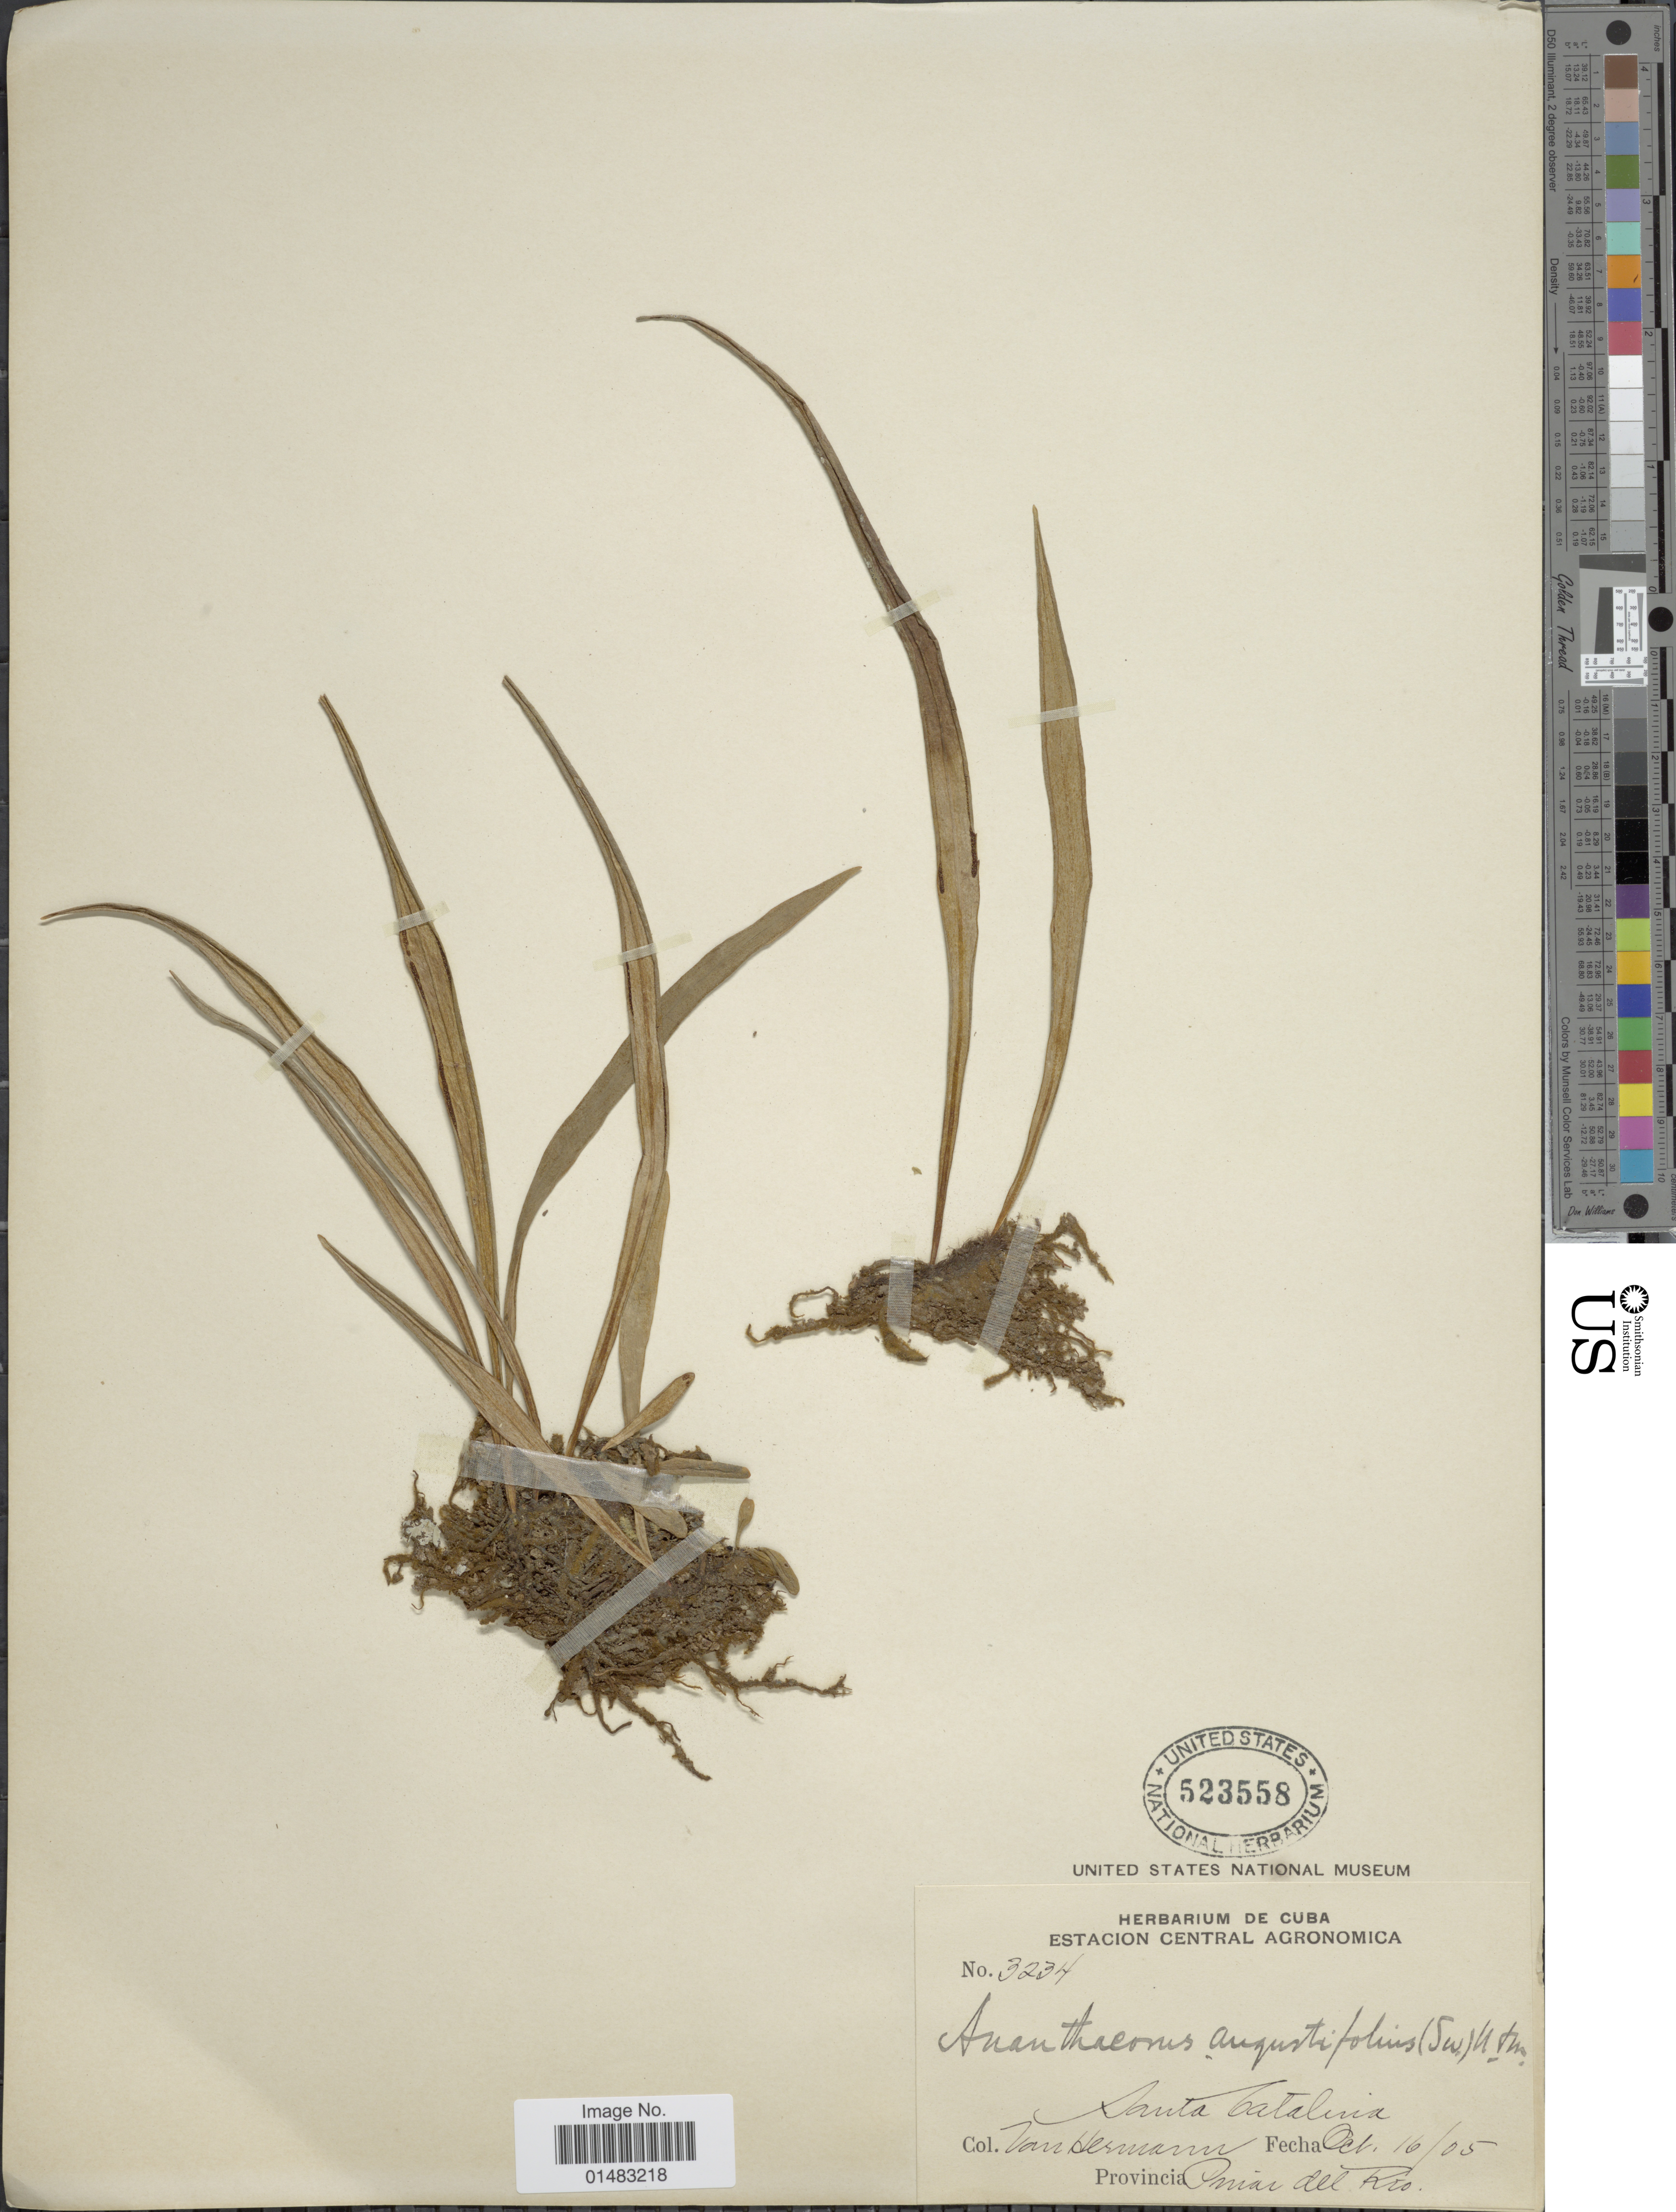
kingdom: Plantae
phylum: Tracheophyta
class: Polypodiopsida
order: Polypodiales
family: Pteridaceae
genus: Ananthacorus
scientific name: Ananthacorus angustifolius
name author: (Sw.) Underw. & Maxon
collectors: Van Hermann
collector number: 3234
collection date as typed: Transcribed d/m/y: 16/10/5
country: Cuba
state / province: Pinar del Río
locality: Santa Calalina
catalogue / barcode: US 523558